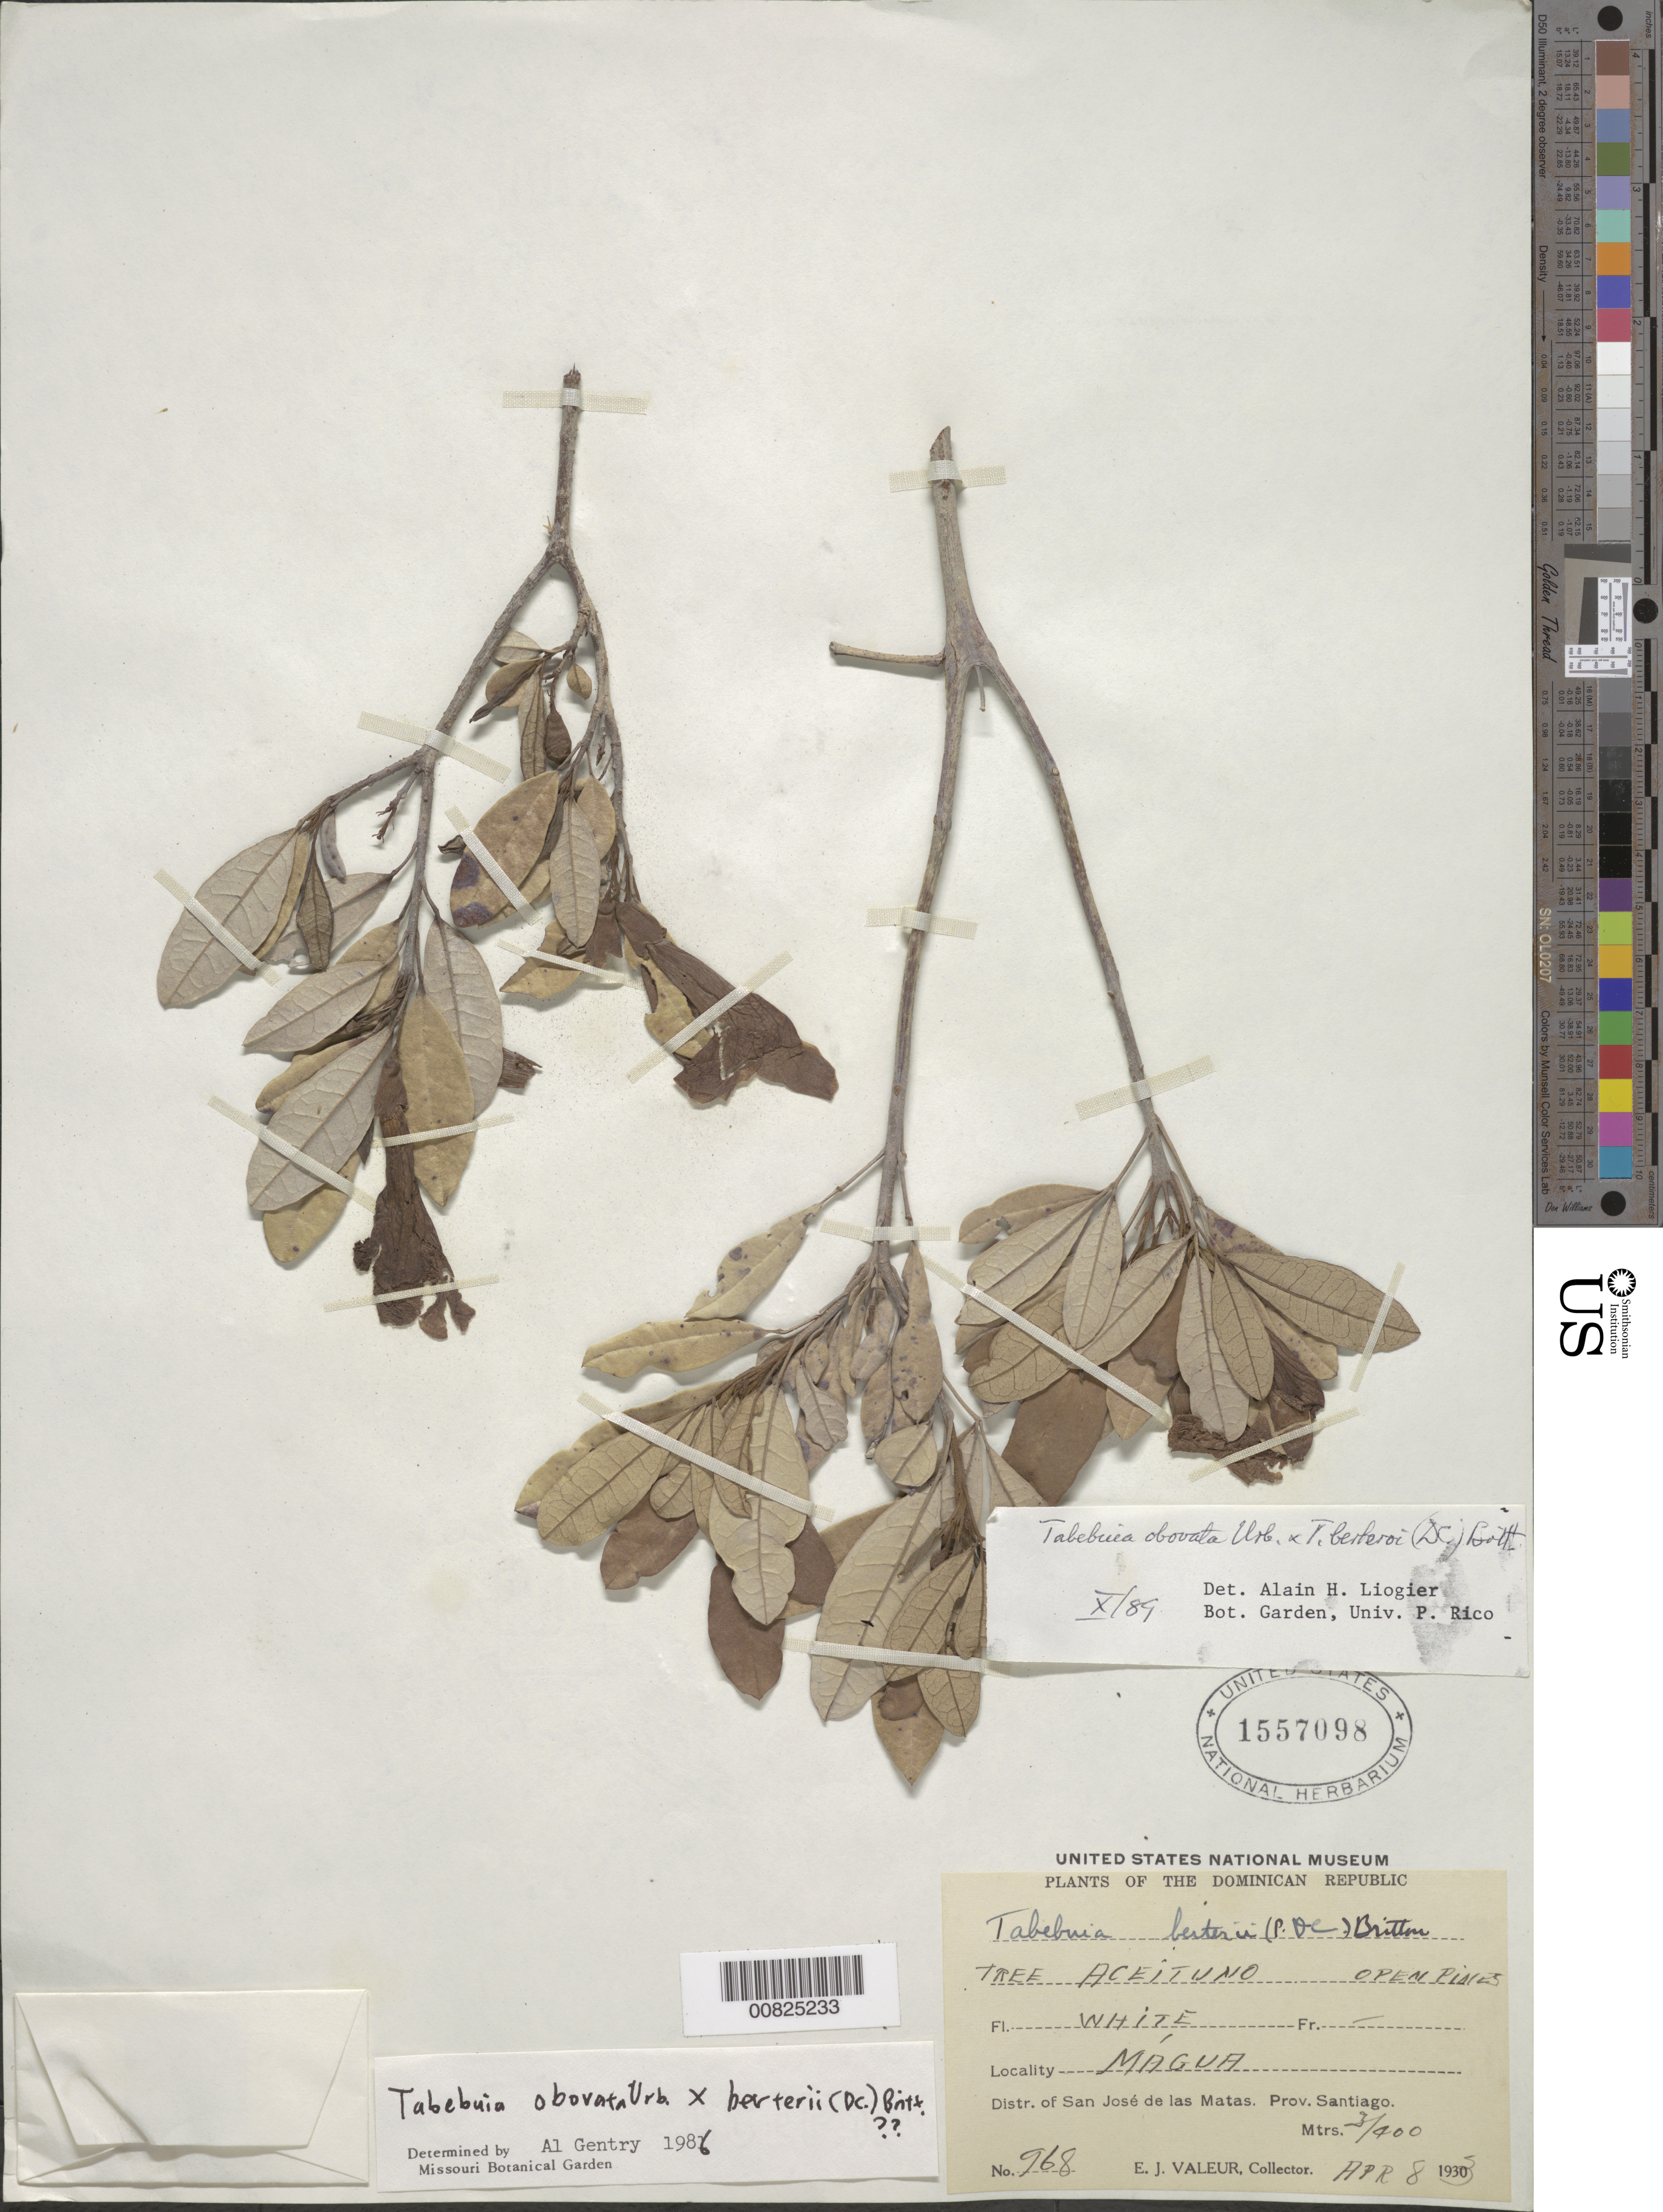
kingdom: Plantae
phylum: Tracheophyta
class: Magnoliopsida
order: Lamiales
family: Bignoniaceae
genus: Tabebuia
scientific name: Tabebuia obovata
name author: Urb.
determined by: Liogier, Alain H.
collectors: E. Valeur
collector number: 968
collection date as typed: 08 Apr 1933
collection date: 1933-04-08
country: Dominican Republic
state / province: Santiago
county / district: San José de las Matas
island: Hispaniola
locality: Magua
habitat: Open pines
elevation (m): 300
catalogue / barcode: US 1557098